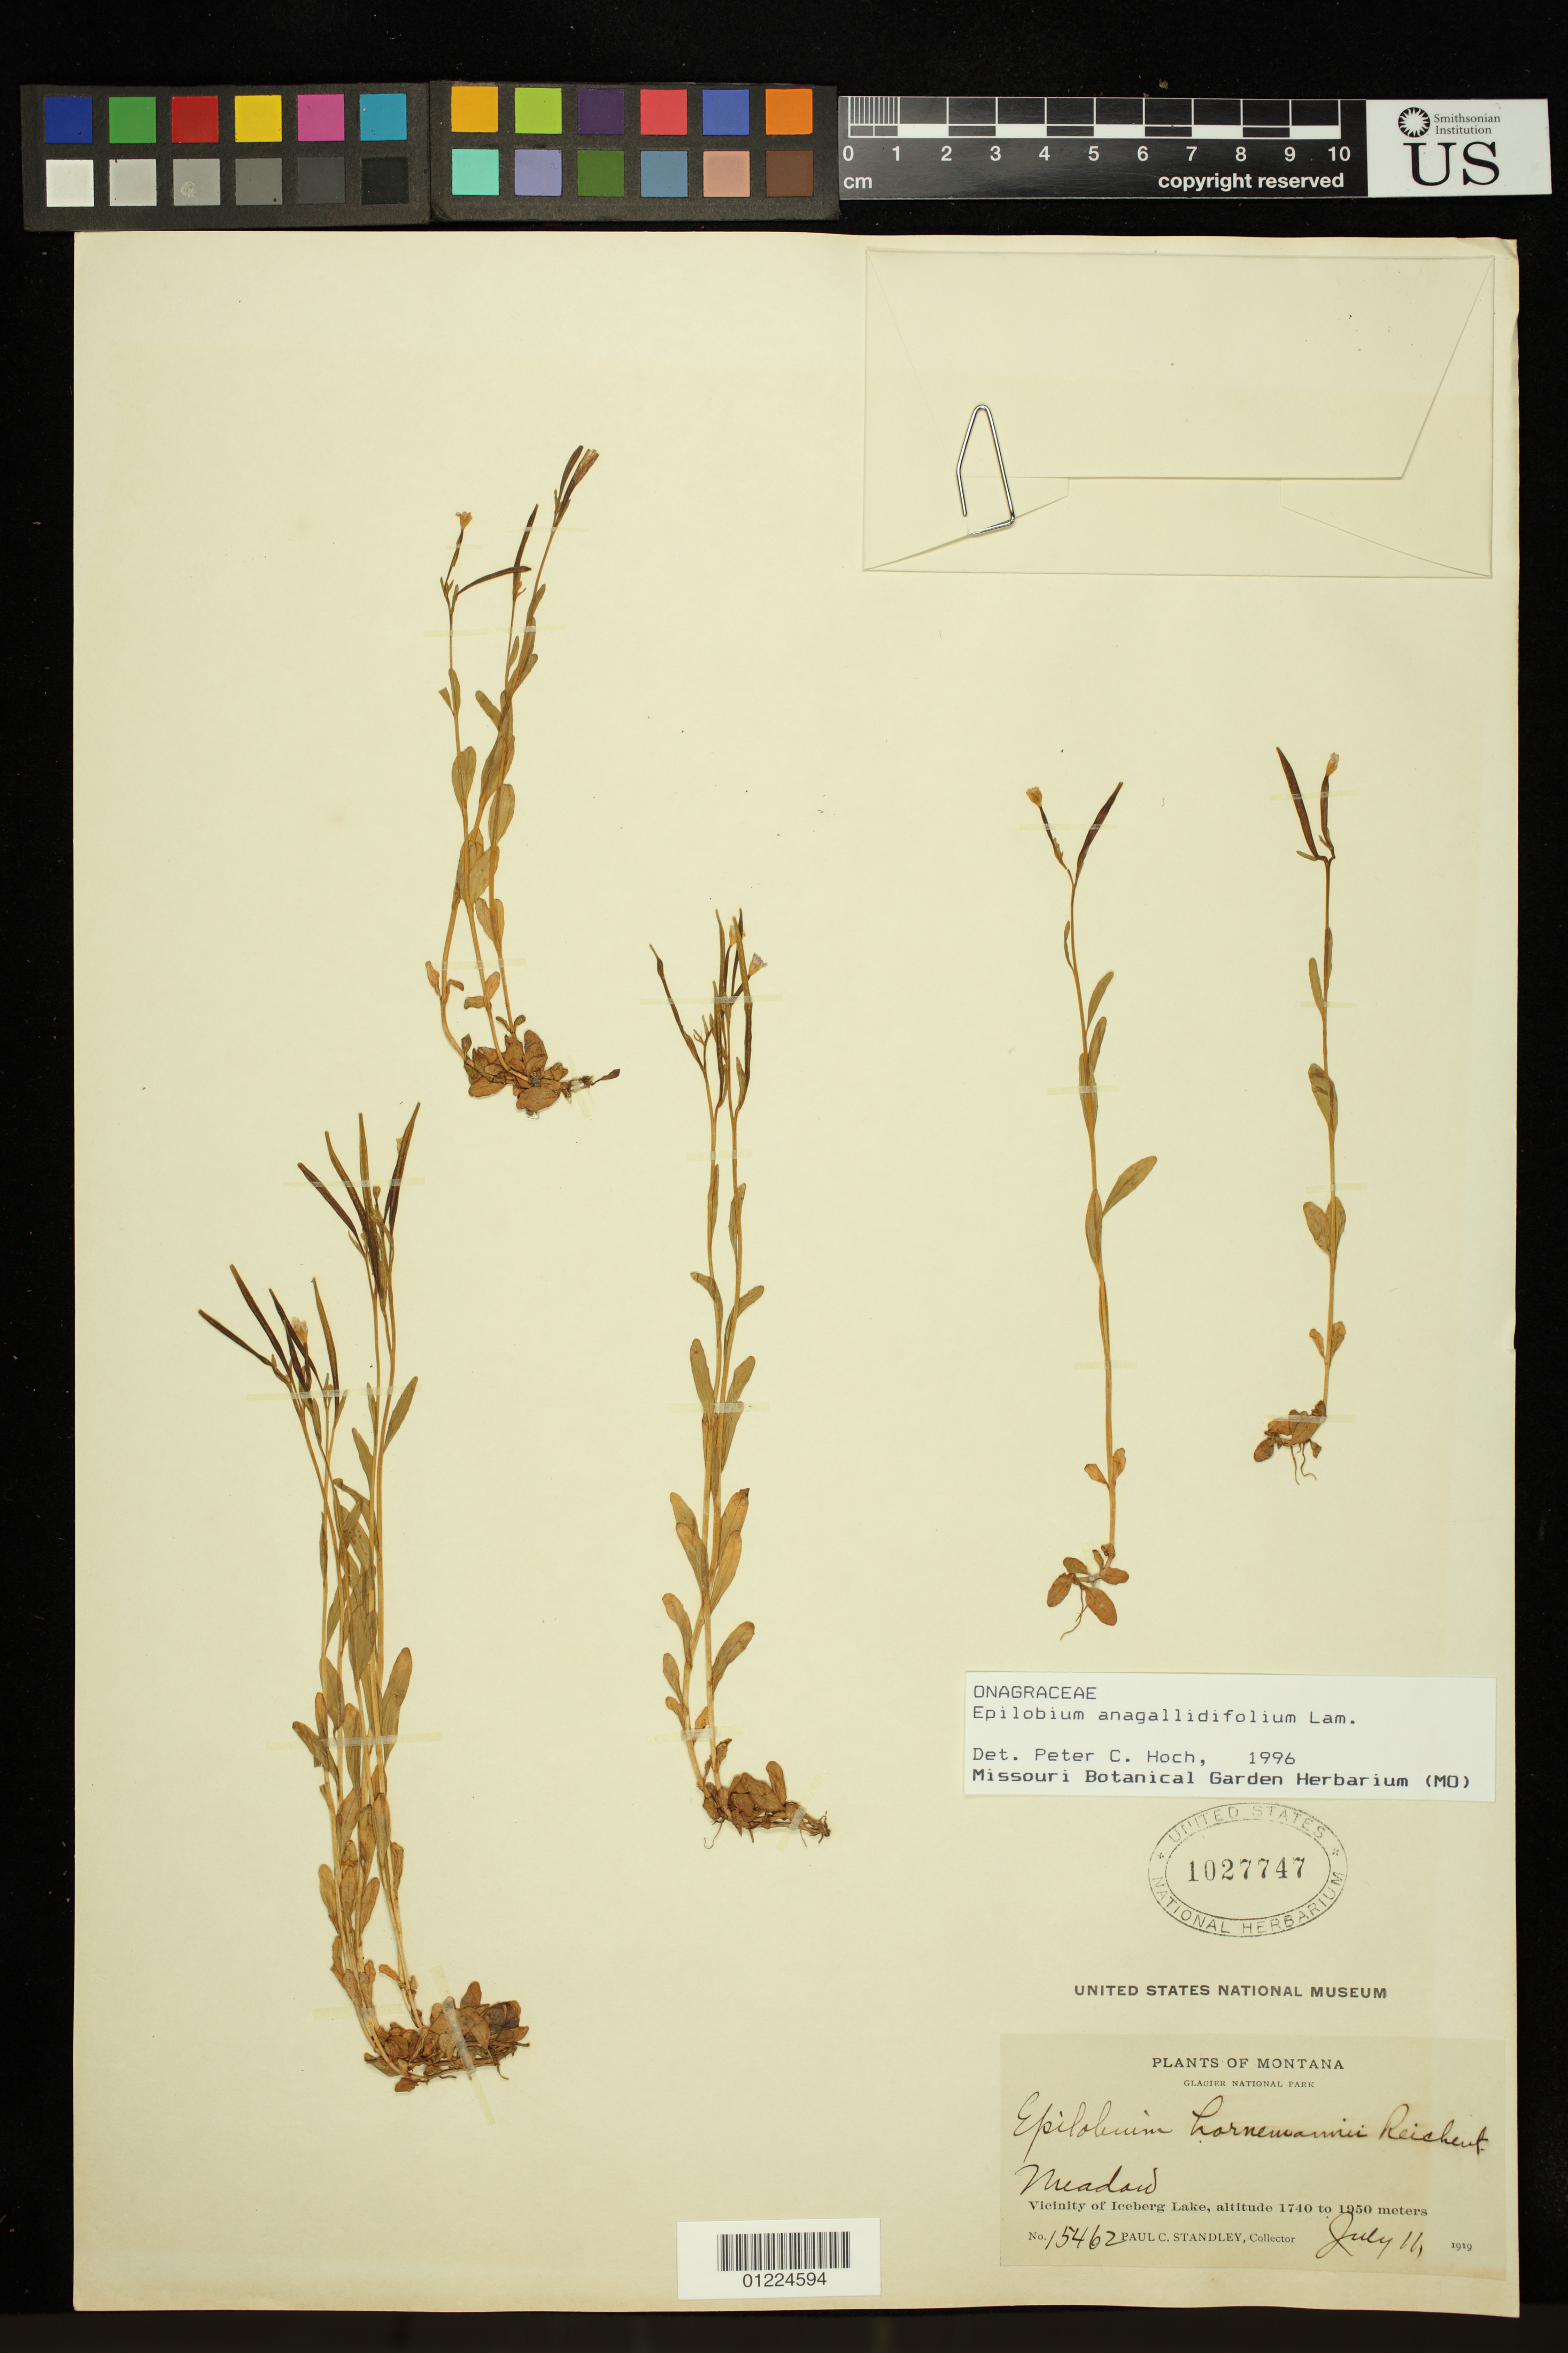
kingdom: Plantae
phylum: Tracheophyta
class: Magnoliopsida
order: Myrtales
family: Onagraceae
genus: Epilobium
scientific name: Epilobium anagallidifolium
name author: Lam.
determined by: Hoch, P. C.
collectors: P. C. Standley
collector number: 15462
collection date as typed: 11 Jul 1919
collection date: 1919-07-11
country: United States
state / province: Montana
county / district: Glacier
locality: Glacier national park, Iceberg lake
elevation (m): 1740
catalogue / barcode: US 1027747